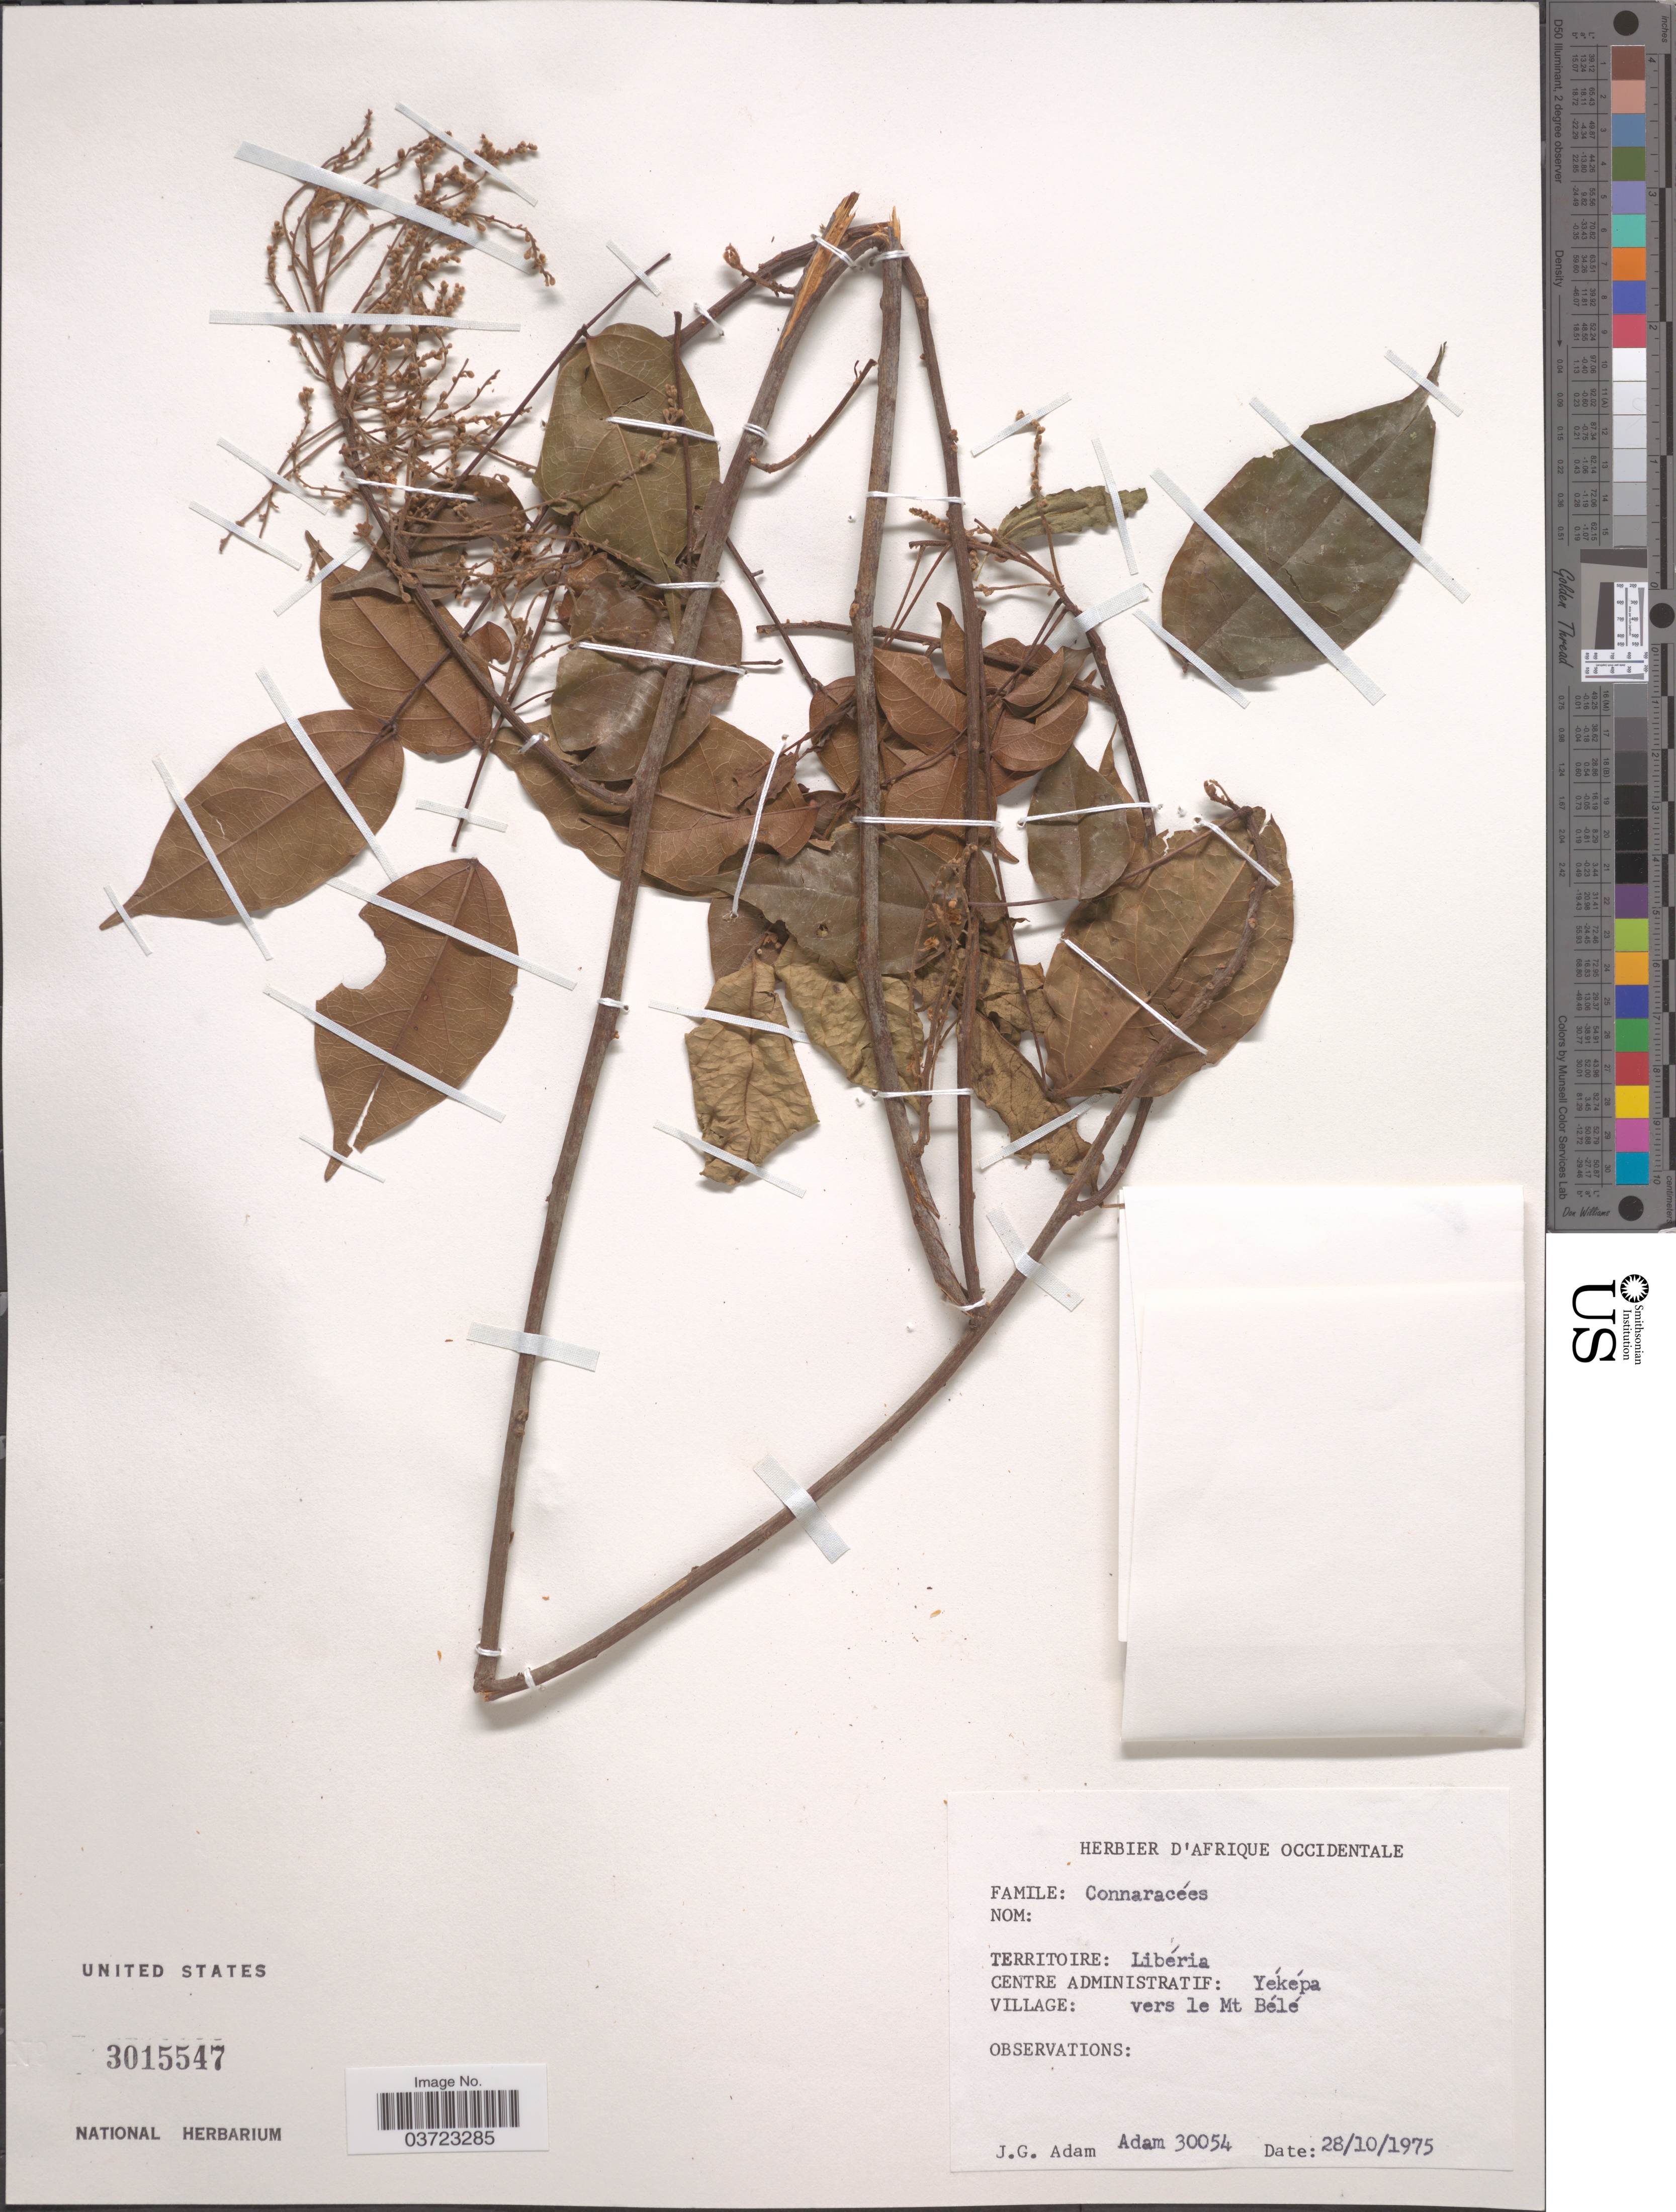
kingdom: Plantae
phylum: Tracheophyta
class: Magnoliopsida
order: Oxalidales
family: Connaraceae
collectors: J. Adam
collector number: Adam30054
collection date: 1975-10-28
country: Liberia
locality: Territoire: Libéria, Centre Administratif: Yéképa. Village: vers le Mt Bélé.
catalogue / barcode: US 3015547